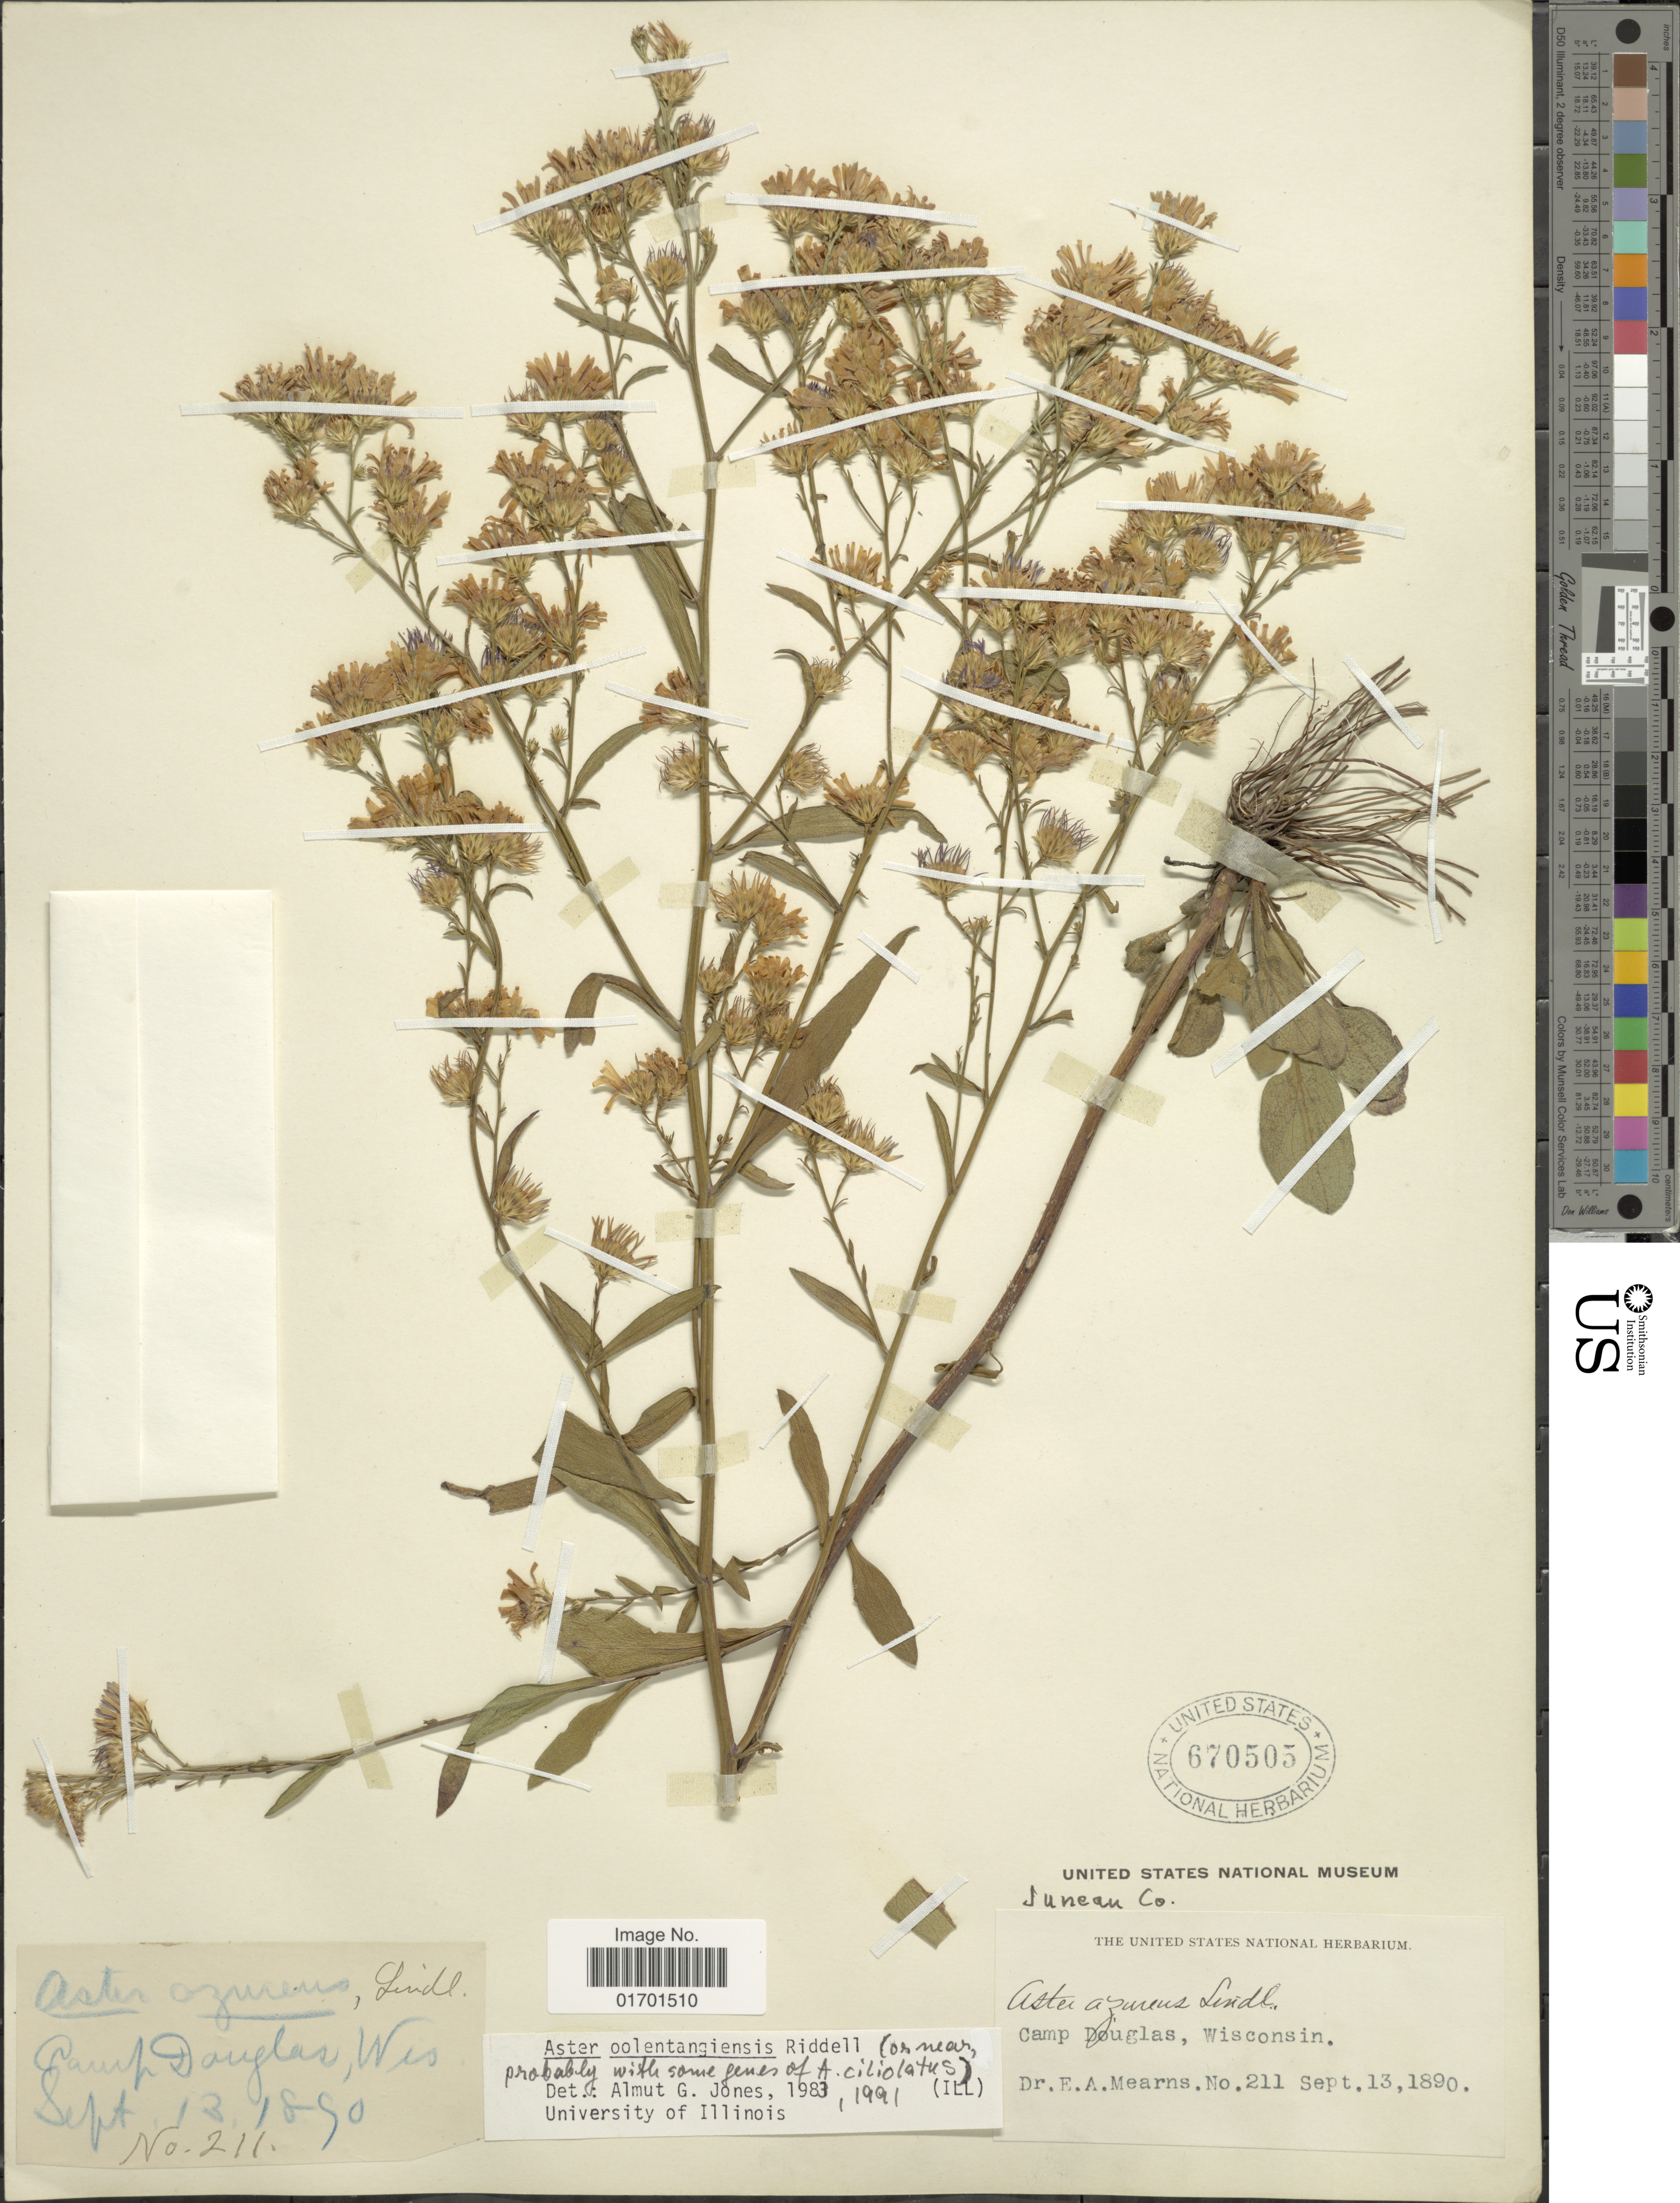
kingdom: Plantae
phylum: Tracheophyta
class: Magnoliopsida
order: Asterales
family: Asteraceae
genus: Symphyotrichum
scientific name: Symphyotrichum oolentangiense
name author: (Riddell) G.L. Nesom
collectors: E. A. Mearns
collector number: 211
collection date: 1890-09-13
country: United States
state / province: Wisconsin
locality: Camp Douglas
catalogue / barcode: US 670505